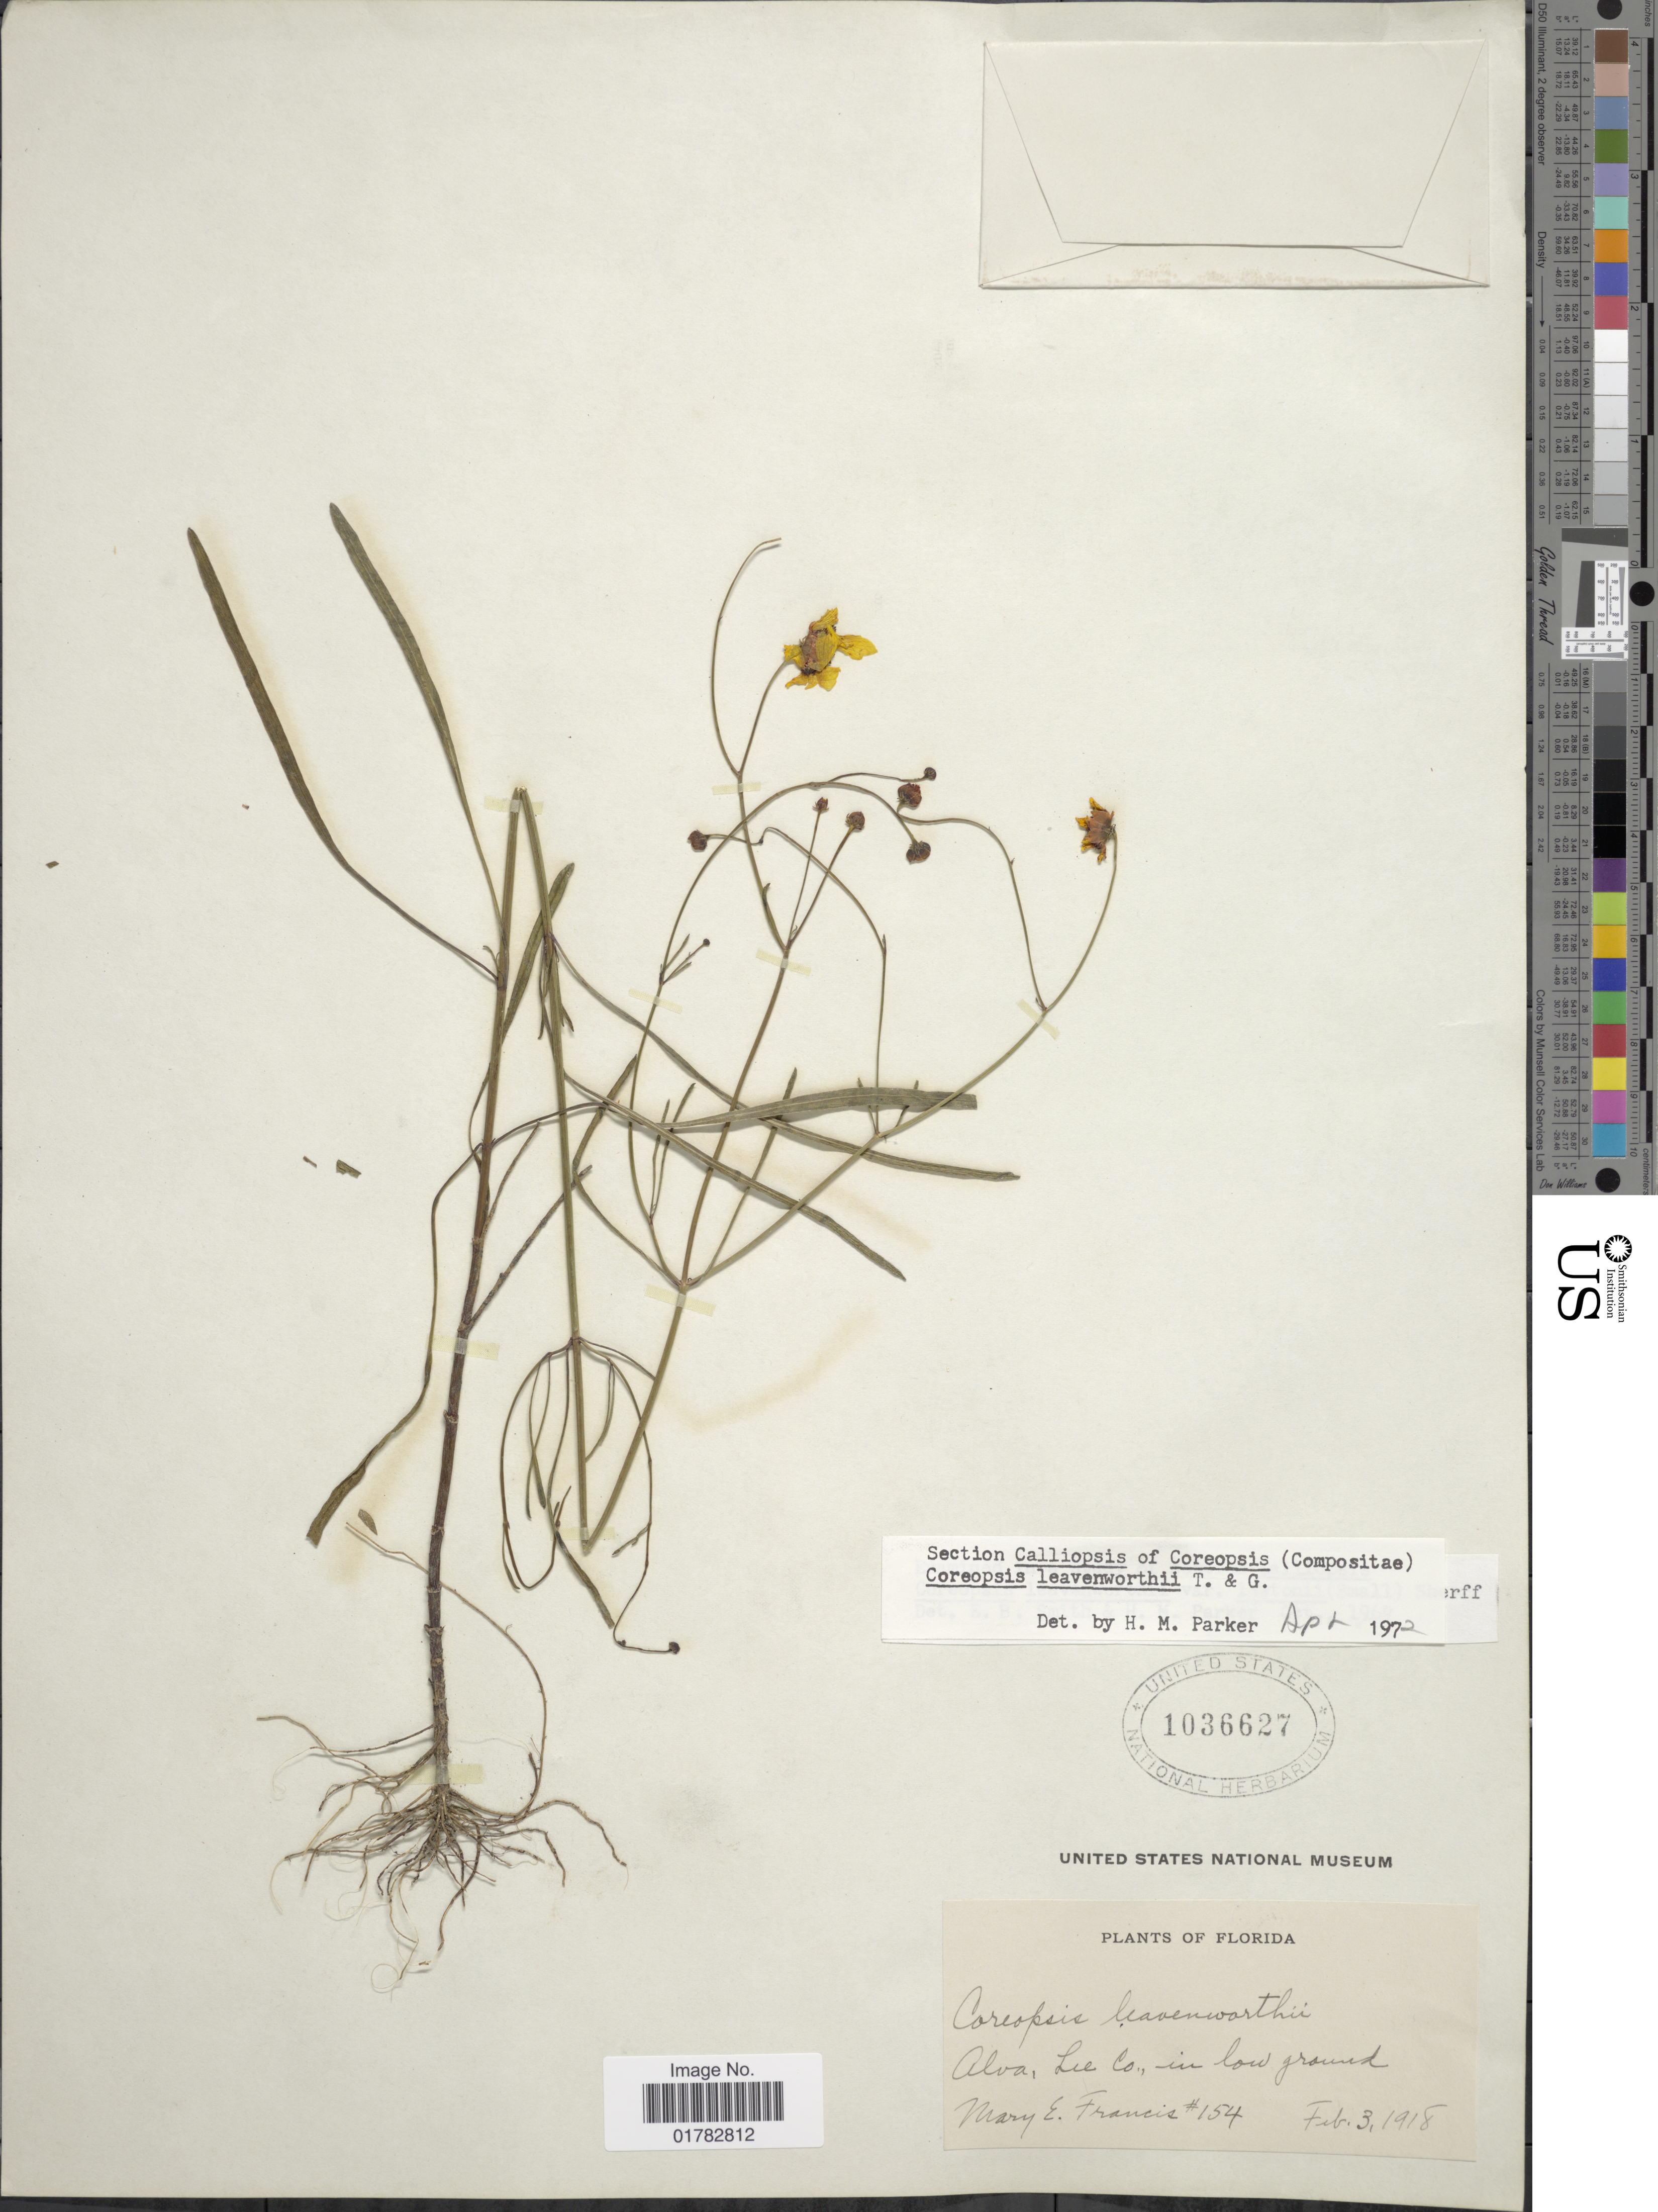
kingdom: Plantae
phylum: Tracheophyta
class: Magnoliopsida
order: Asterales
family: Asteraceae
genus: Coreopsis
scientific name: Coreopsis leavenworthii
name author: Torr. & A. Gray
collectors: M. E. Francis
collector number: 154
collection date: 1918-02-03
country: United States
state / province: Florida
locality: Alva, Lee Co., in low ground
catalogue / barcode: US 1036627